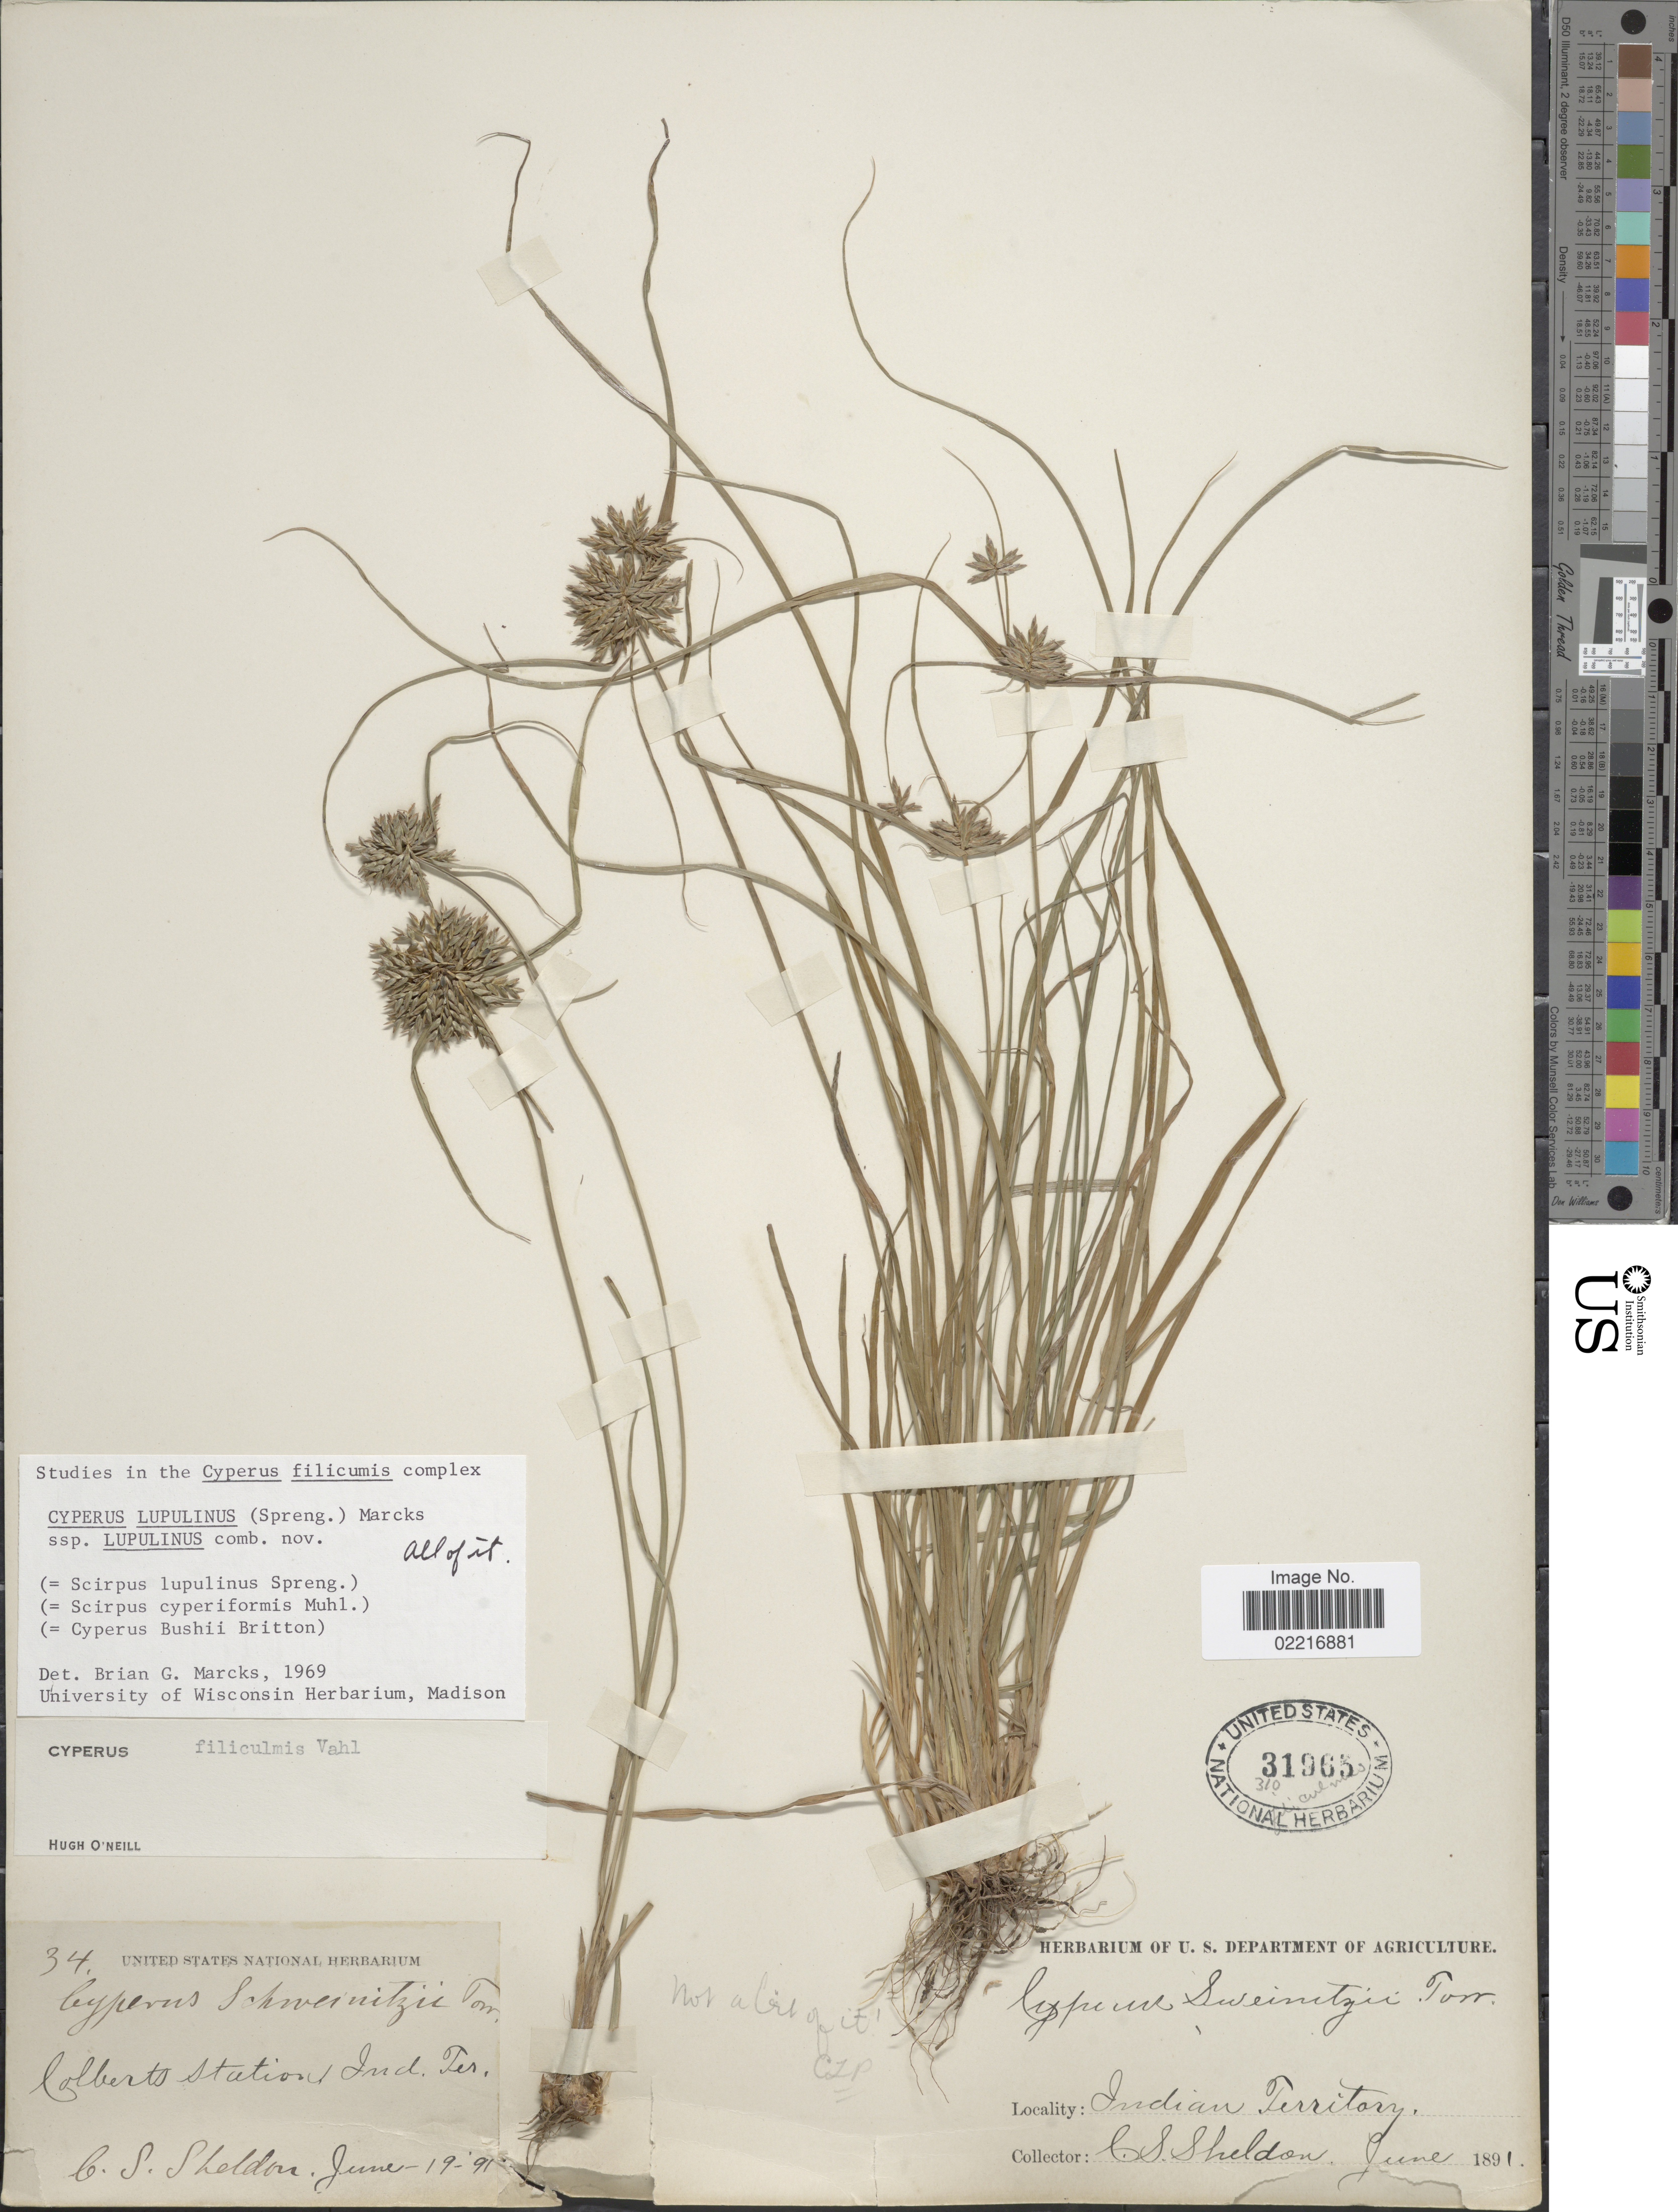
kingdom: Plantae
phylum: Tracheophyta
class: Liliopsida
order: Poales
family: Cyperaceae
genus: Cyperus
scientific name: Cyperus lupulinus subsp. lupulinus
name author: (Spreng.) Marcks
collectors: C. S. Sheldon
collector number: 34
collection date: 1891-06-19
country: United States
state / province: Oklahoma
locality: Colberts Station, Indian Territory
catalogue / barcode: US 31965